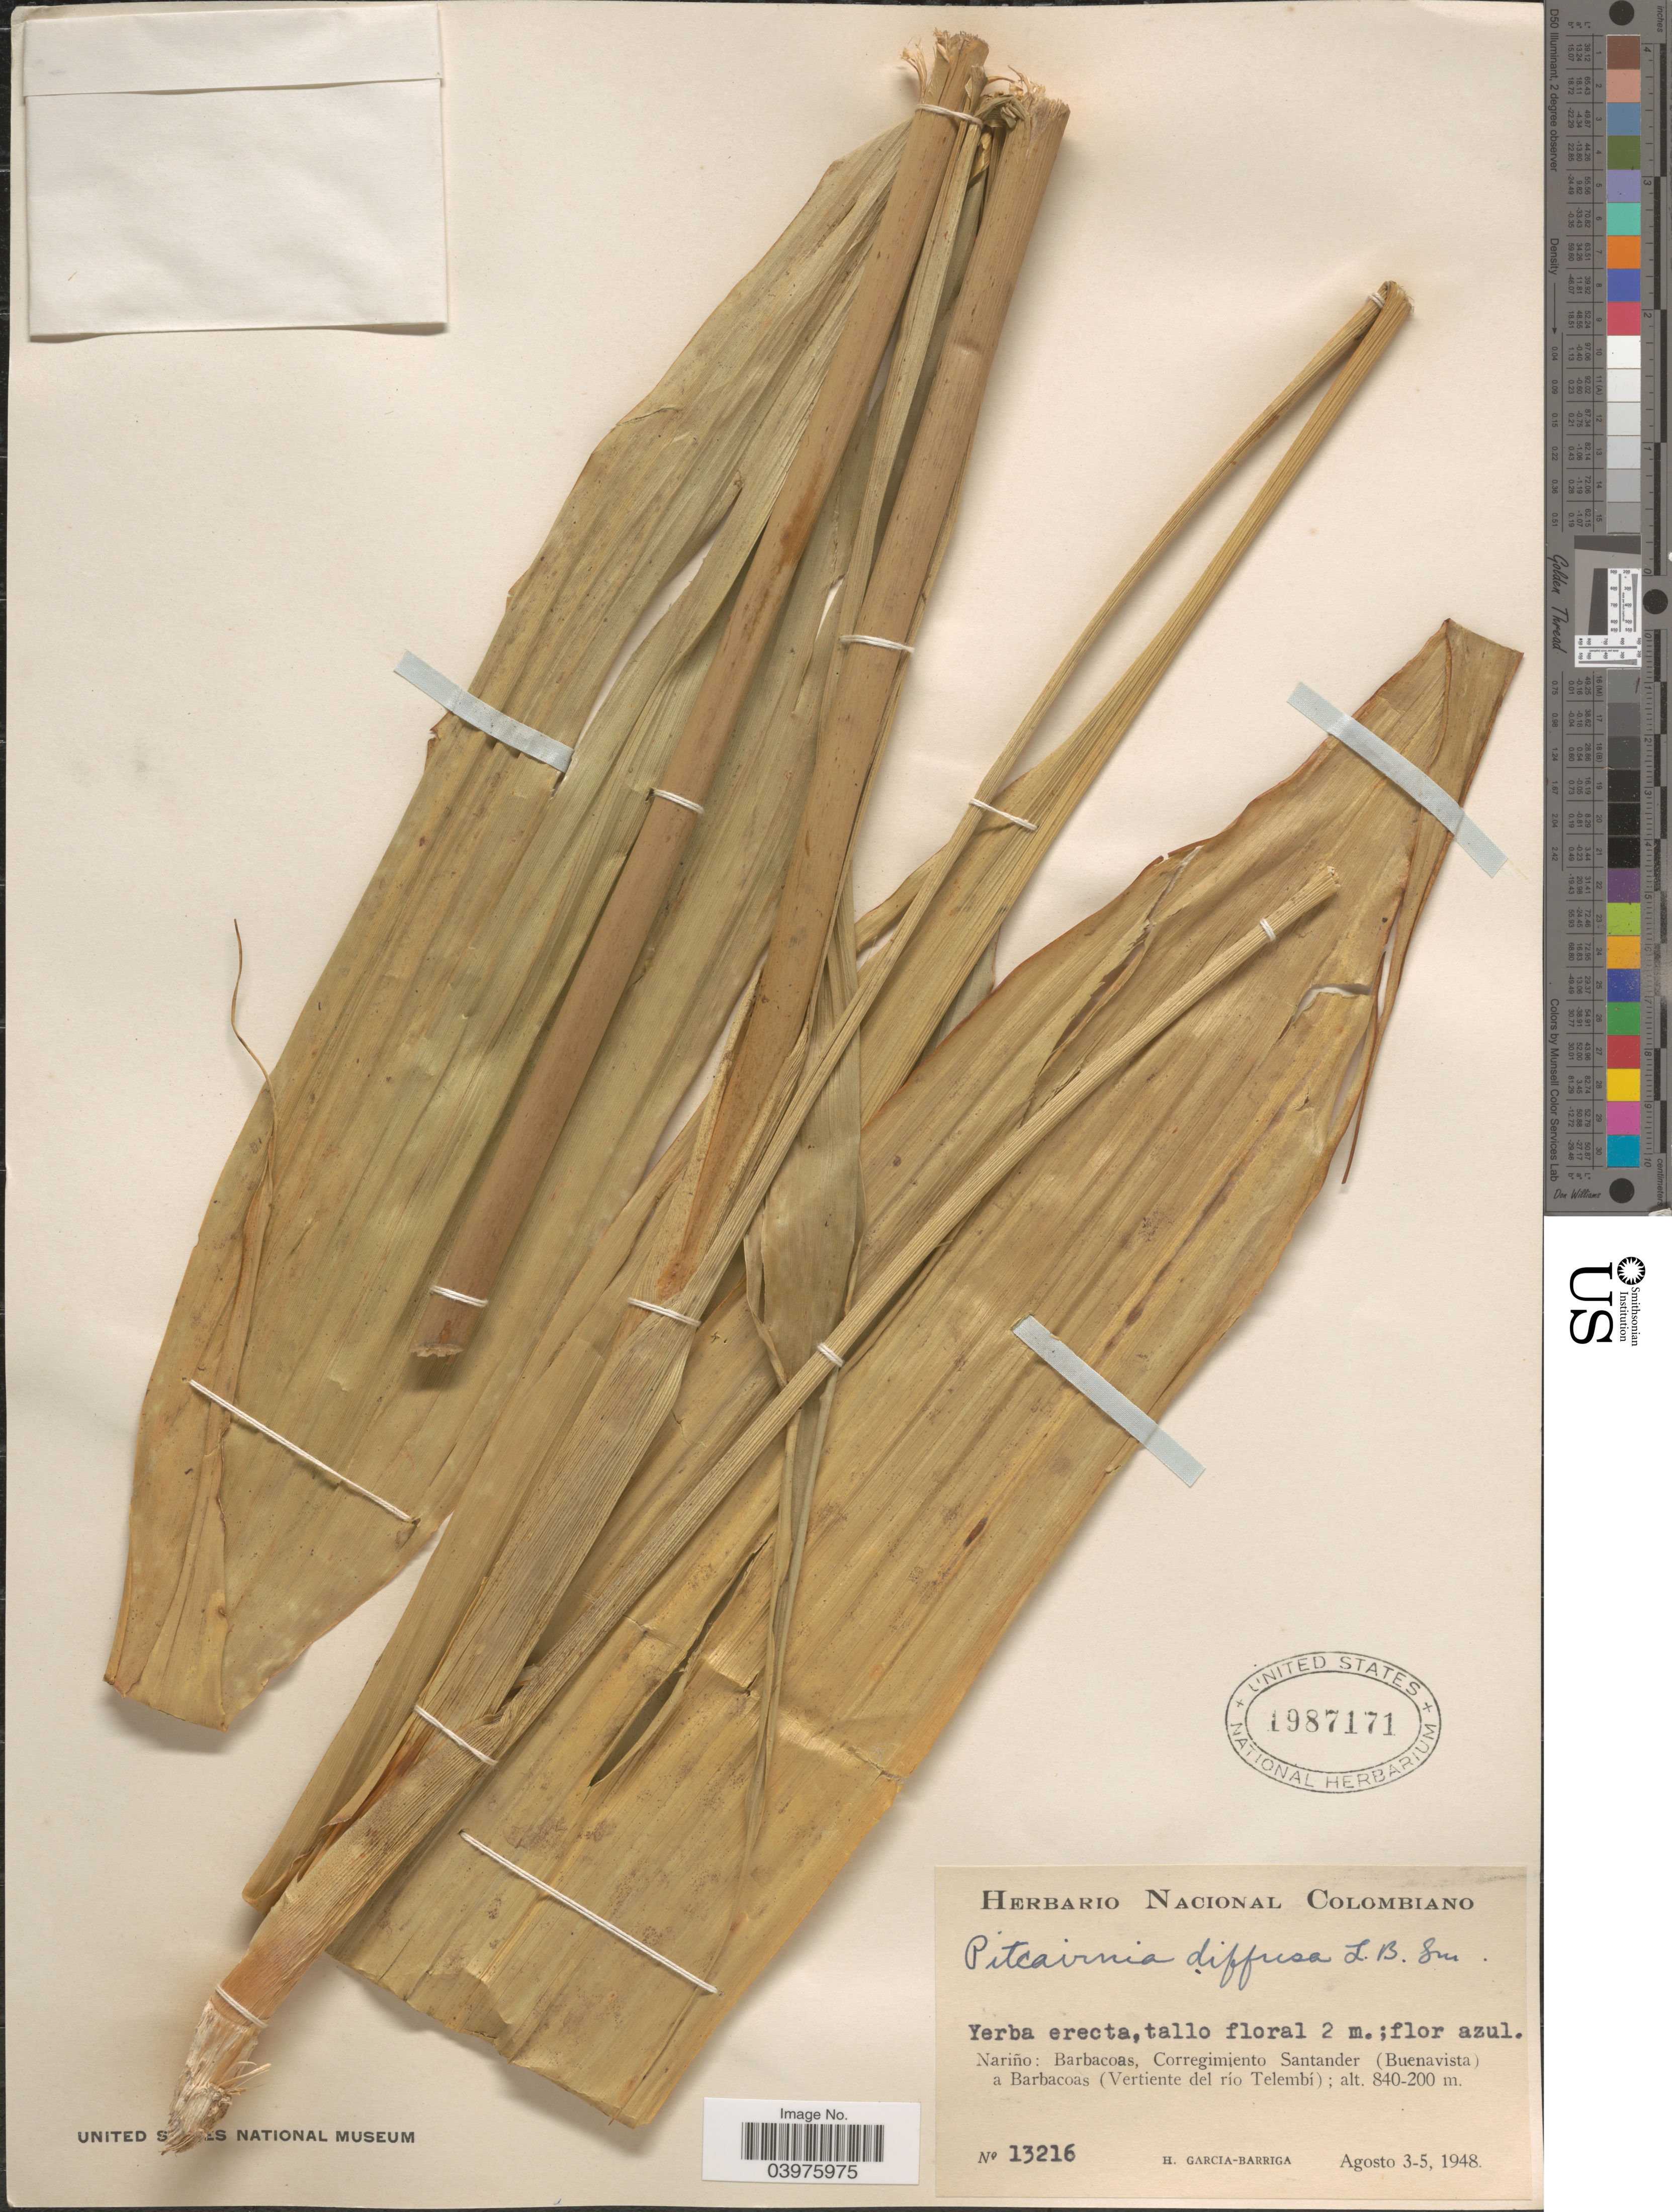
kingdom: Plantae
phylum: Tracheophyta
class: Liliopsida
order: Poales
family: Bromeliaceae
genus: Pitcairnia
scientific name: Pitcairnia diffusa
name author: L.B. Sm.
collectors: H. García Barriga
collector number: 13216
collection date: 1948-08-03/1948-08-05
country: Colombia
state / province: Nariño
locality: Barbacoas, Corregimiento Santander (Buenavista) a Barbacoas (Vertiente del río Telembí).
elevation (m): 200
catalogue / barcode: US 1987171